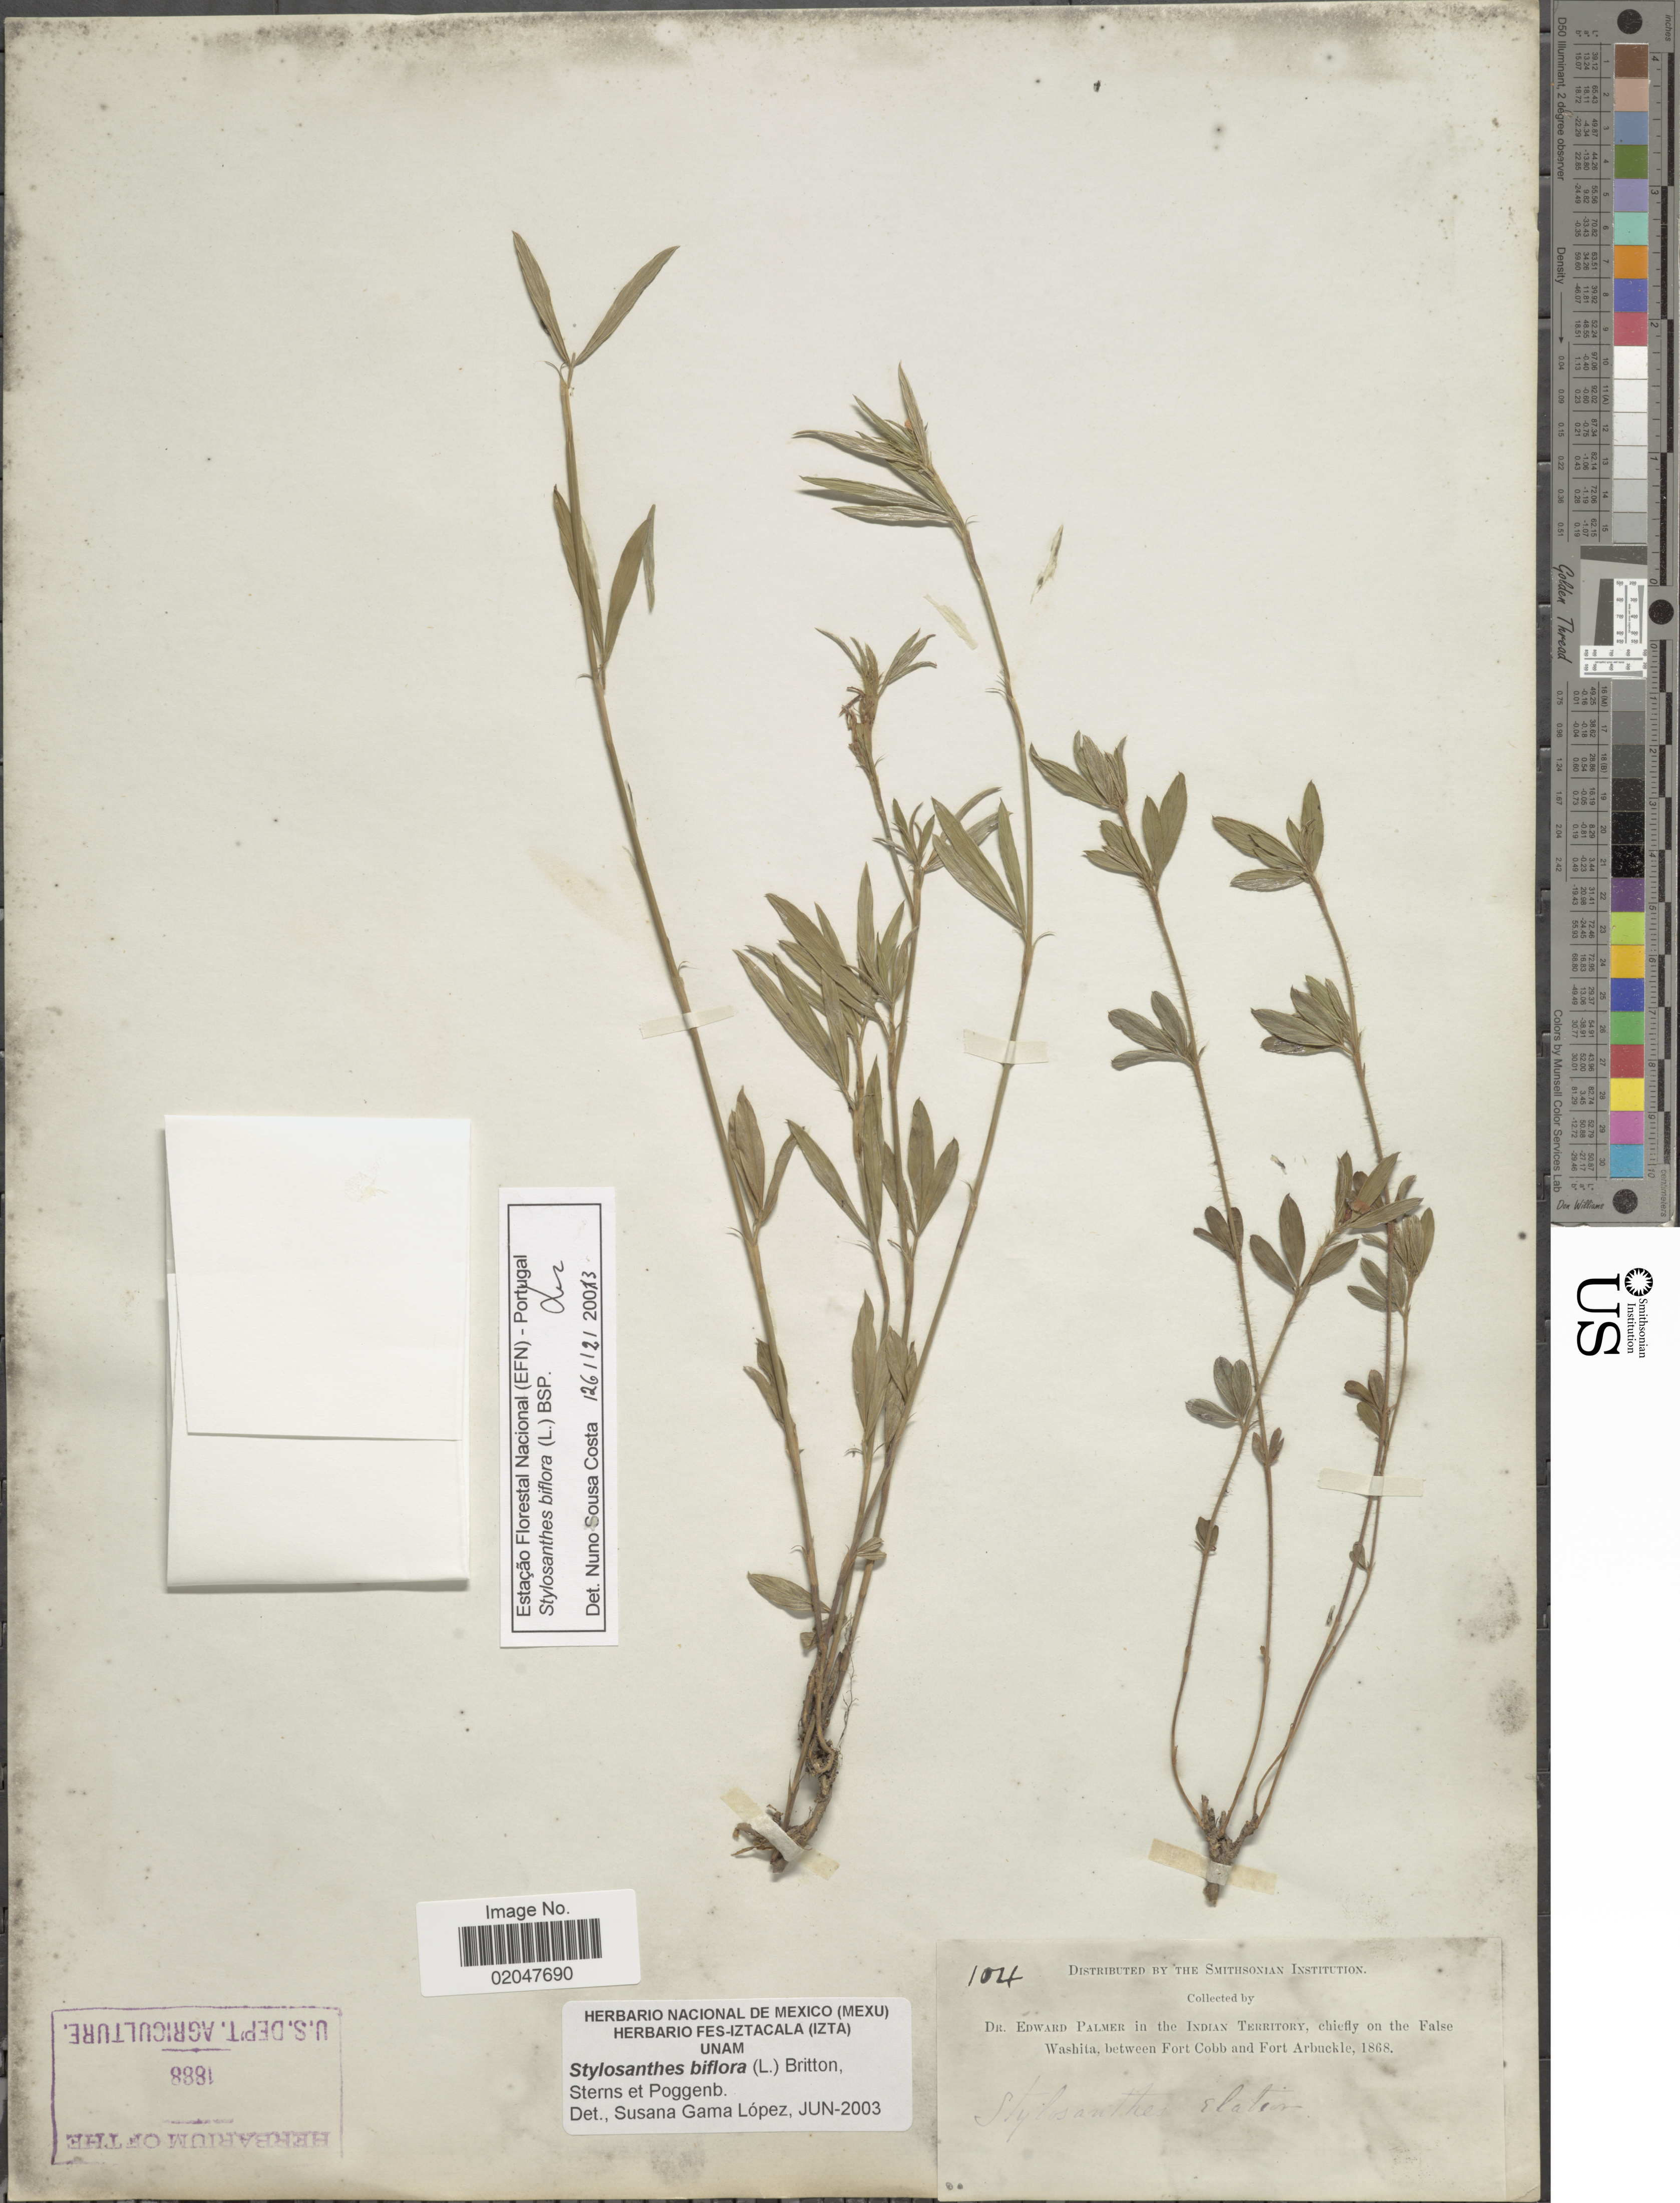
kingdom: Plantae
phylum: Tracheophyta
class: Magnoliopsida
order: Fabales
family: Fabaceae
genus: Stylosanthes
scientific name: Stylosanthes biflora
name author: (L.) Britton et al.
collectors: E. Palmer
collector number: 104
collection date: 1868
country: United States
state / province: Oklahoma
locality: Indian Territory, False Washita, between Fort Cobb and Fort Arbuckle